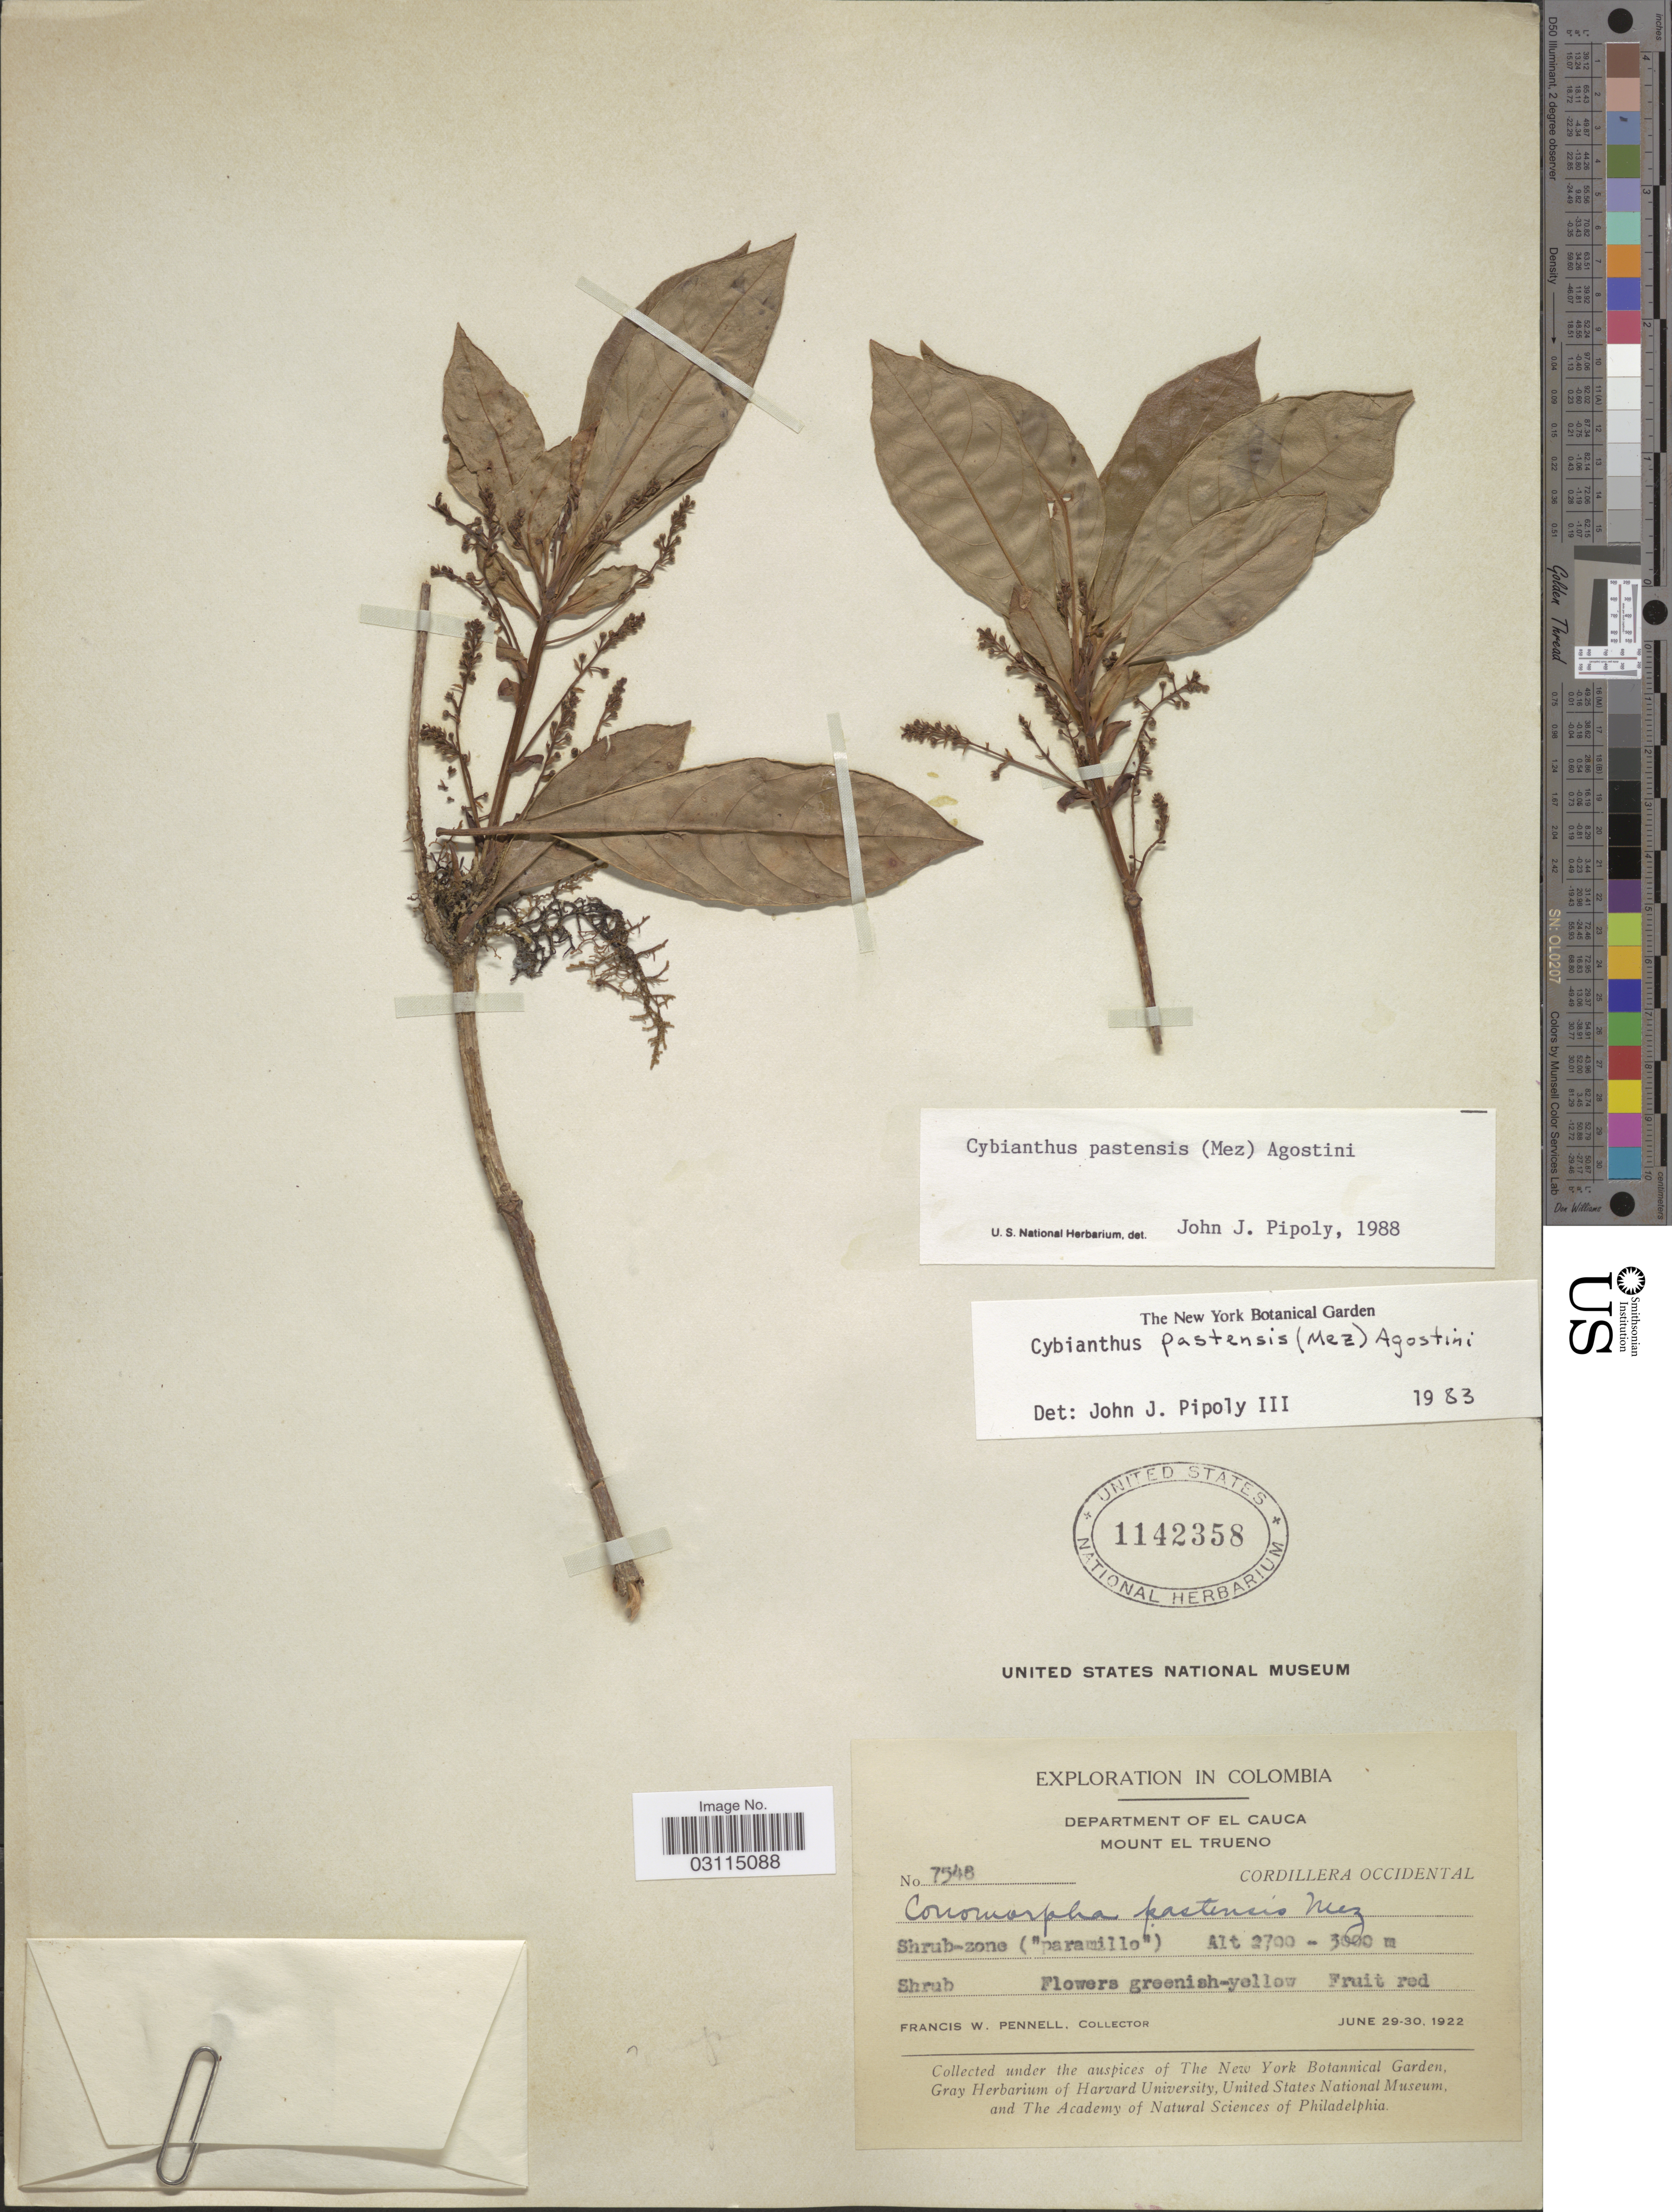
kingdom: Plantae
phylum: Tracheophyta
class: Magnoliopsida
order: Ericales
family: Primulaceae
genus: Cybianthus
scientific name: Cybianthus pastensis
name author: (Mez) G. Agostini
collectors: F. W. Pennell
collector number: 7548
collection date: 1922-06-29/1922-06-30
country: Colombia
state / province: Cauca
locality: Department of El Cauca, Mount El Trueno, Cordillera Occidental.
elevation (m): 2700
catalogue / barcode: US 1142358